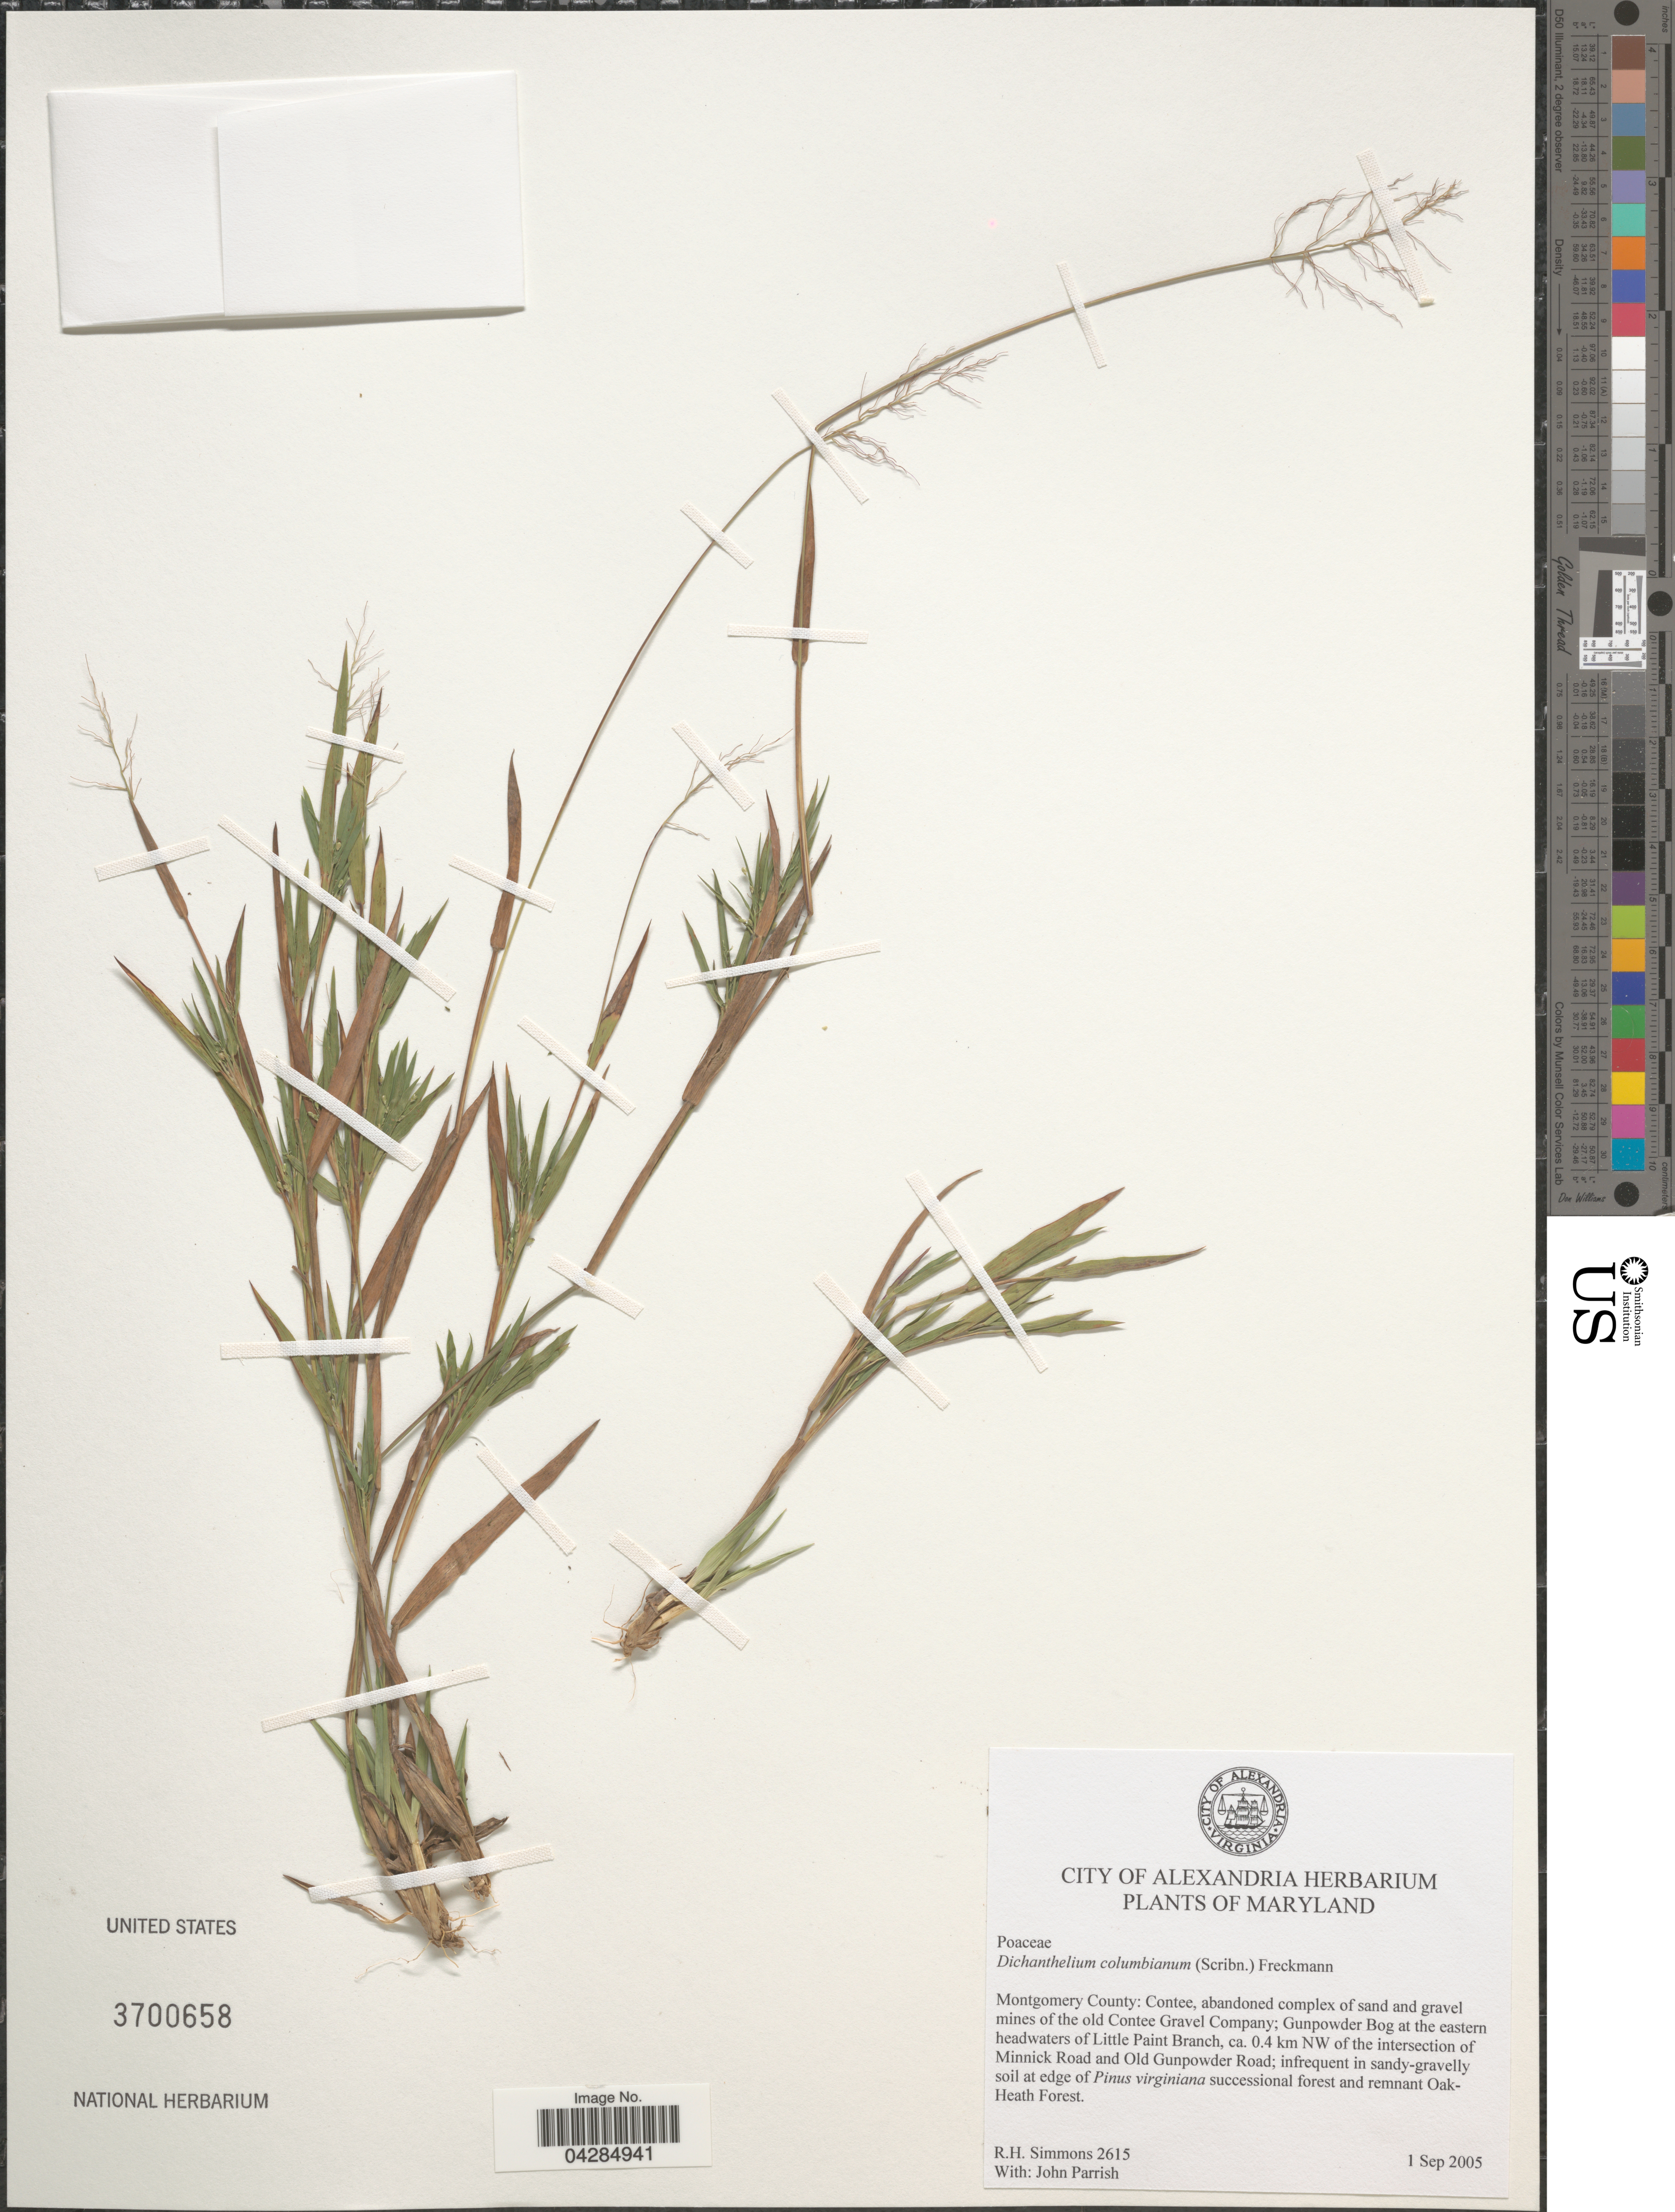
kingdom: Plantae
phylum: Tracheophyta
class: Liliopsida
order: Poales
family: Poaceae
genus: Dichanthelium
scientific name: Dichanthelium portoricense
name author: (Desv. ex Ham.) B.F. Hansen & Wunderlin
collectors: R. H. Simmons & J. Parrish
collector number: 2615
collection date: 2005-09-01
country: United States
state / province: Maryland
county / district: Montgomery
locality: Montgomery County: Contee, abandoned complex of sand and gravel mines of the old Contee Gravel Company; Gunpowder Bog at the eastern headwaters of Little Paint Branch, ca. 0.4 km NW of the intersection of Minnick Road and Old Gunpowder Road.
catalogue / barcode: US 3700658